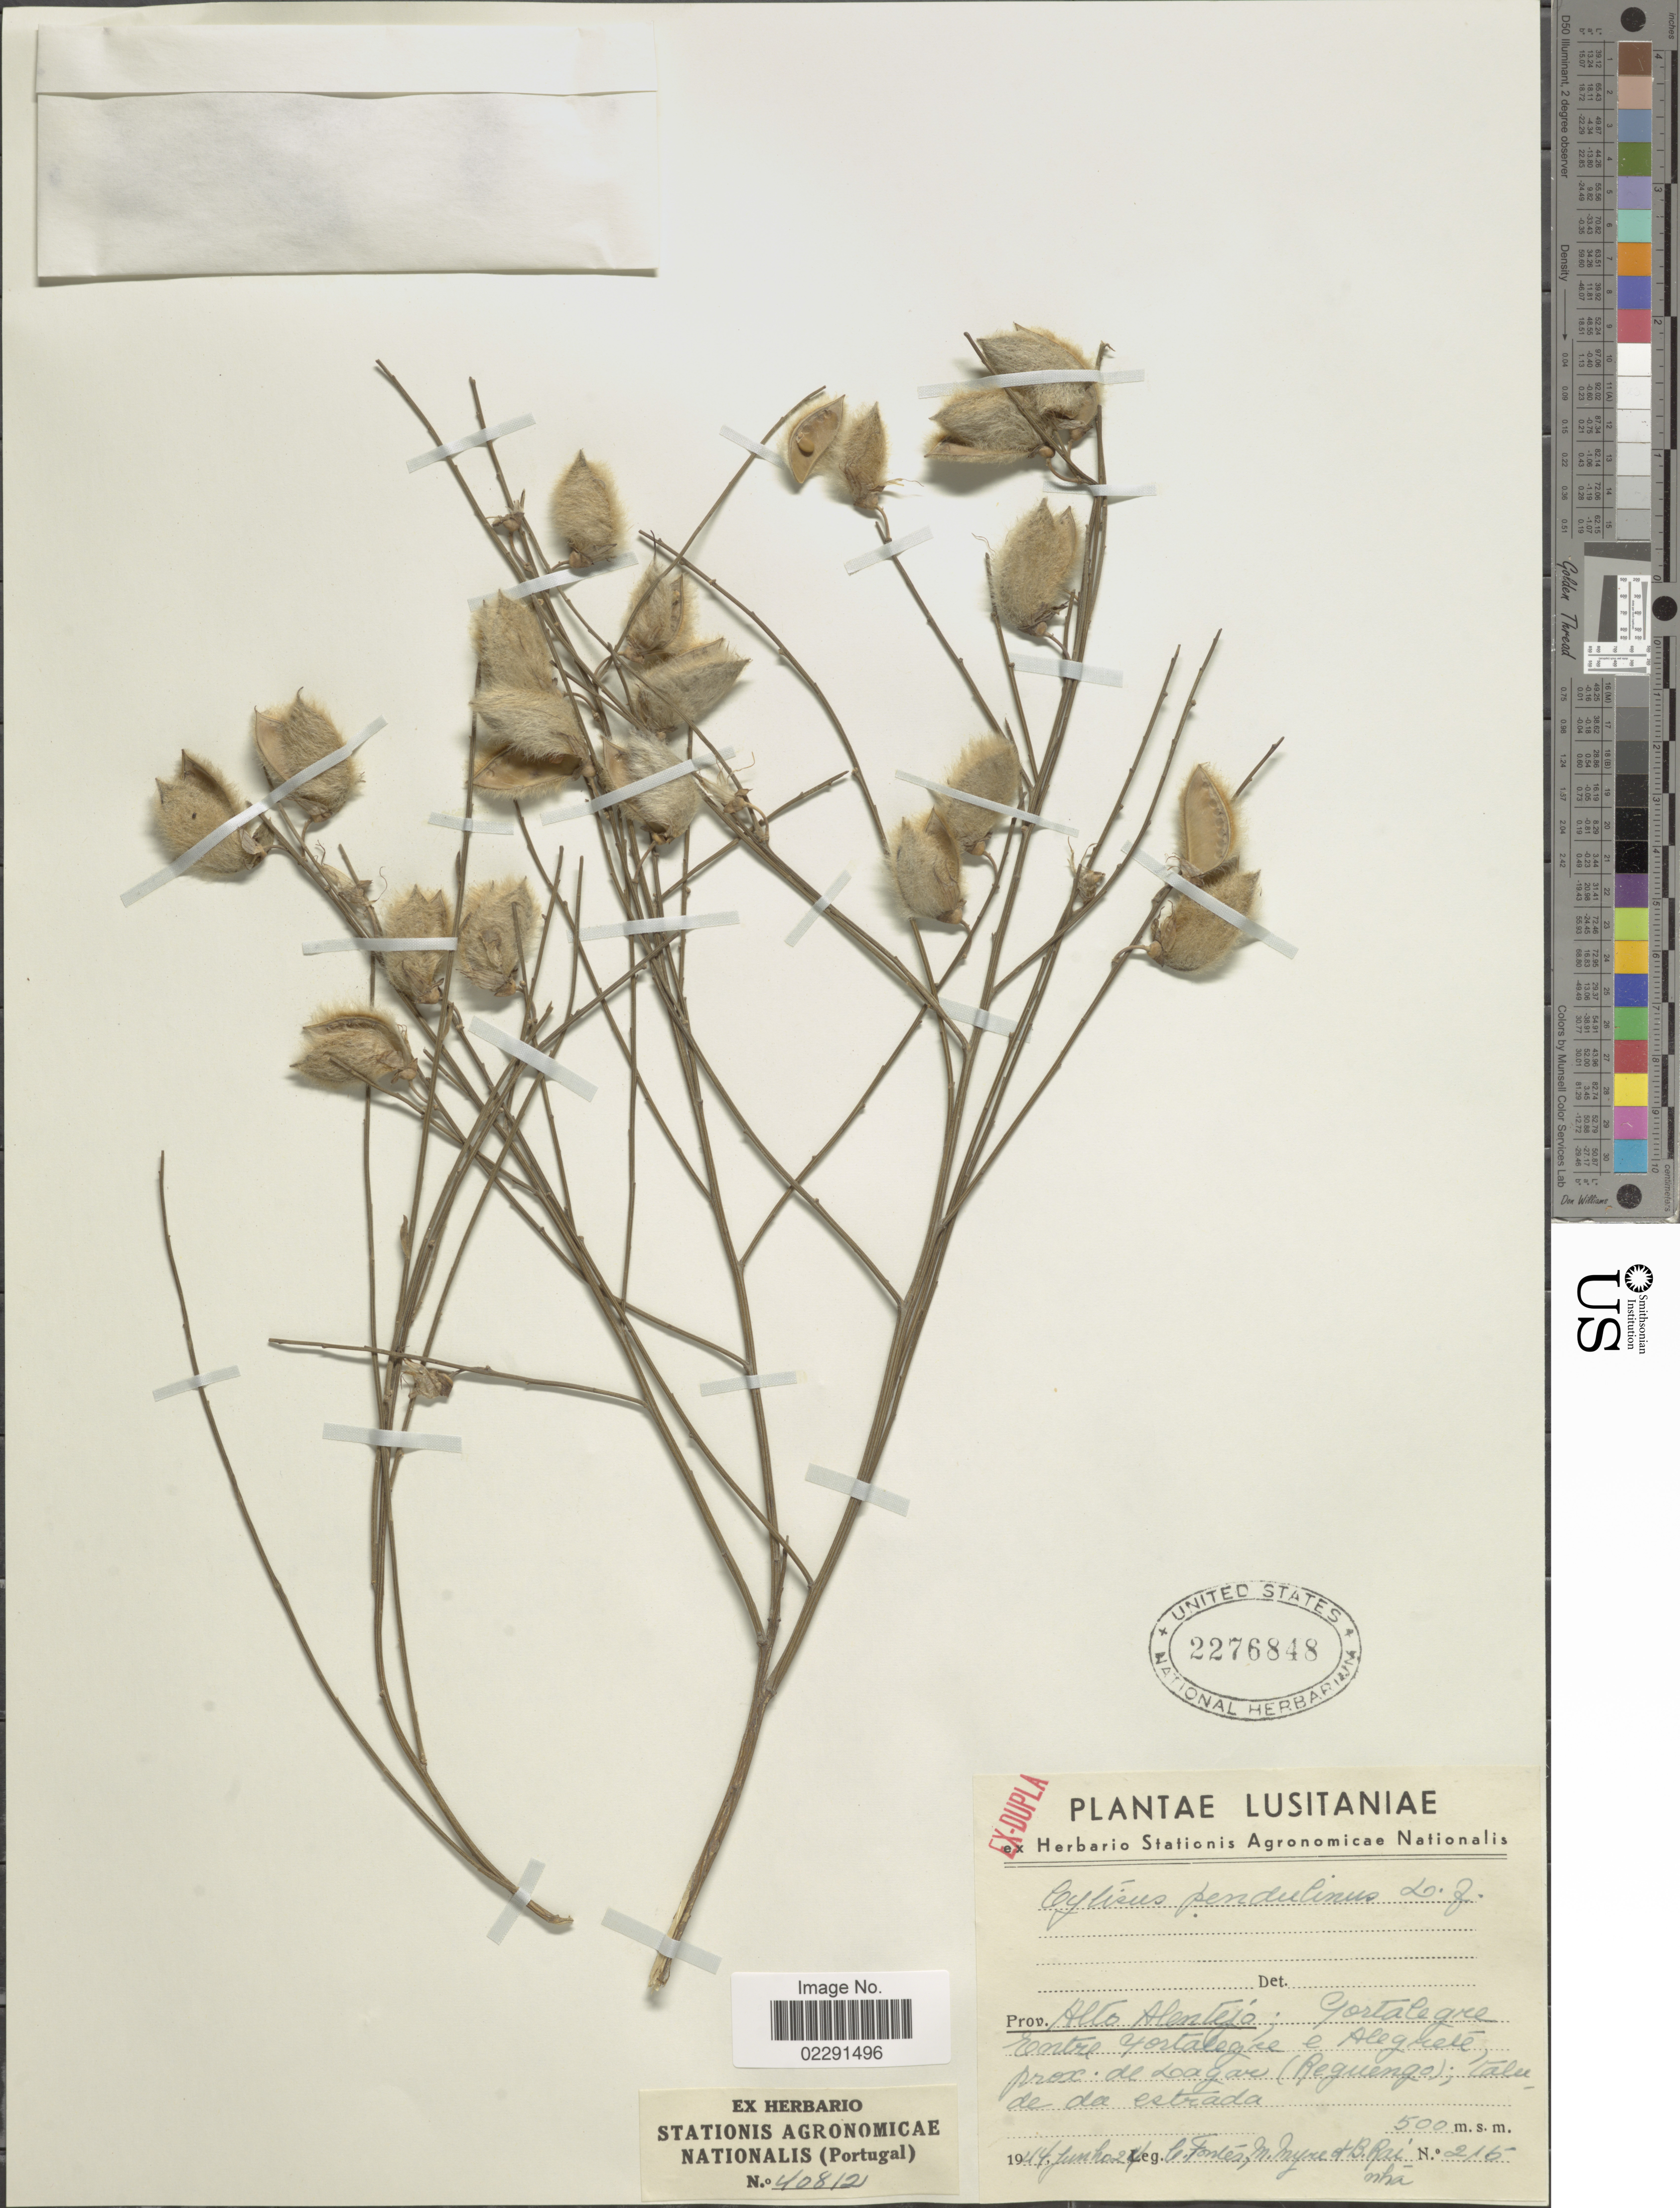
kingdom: Plantae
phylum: Tracheophyta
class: Magnoliopsida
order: Fabales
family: Fabaceae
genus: Cytisus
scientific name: Cytisus striatus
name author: (Hill) Rothm.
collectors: C. Fontes, Myre, M. & B. Rainha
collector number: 215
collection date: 1944-06-24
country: Portugal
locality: Lusitaniaem Prov. Alto Alentejo; Yortalegre entre Yortalegre e Alegrete prox. de Lagar (Reguengo); talee de da estrada. [interpreted]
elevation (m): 500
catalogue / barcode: US 2276848